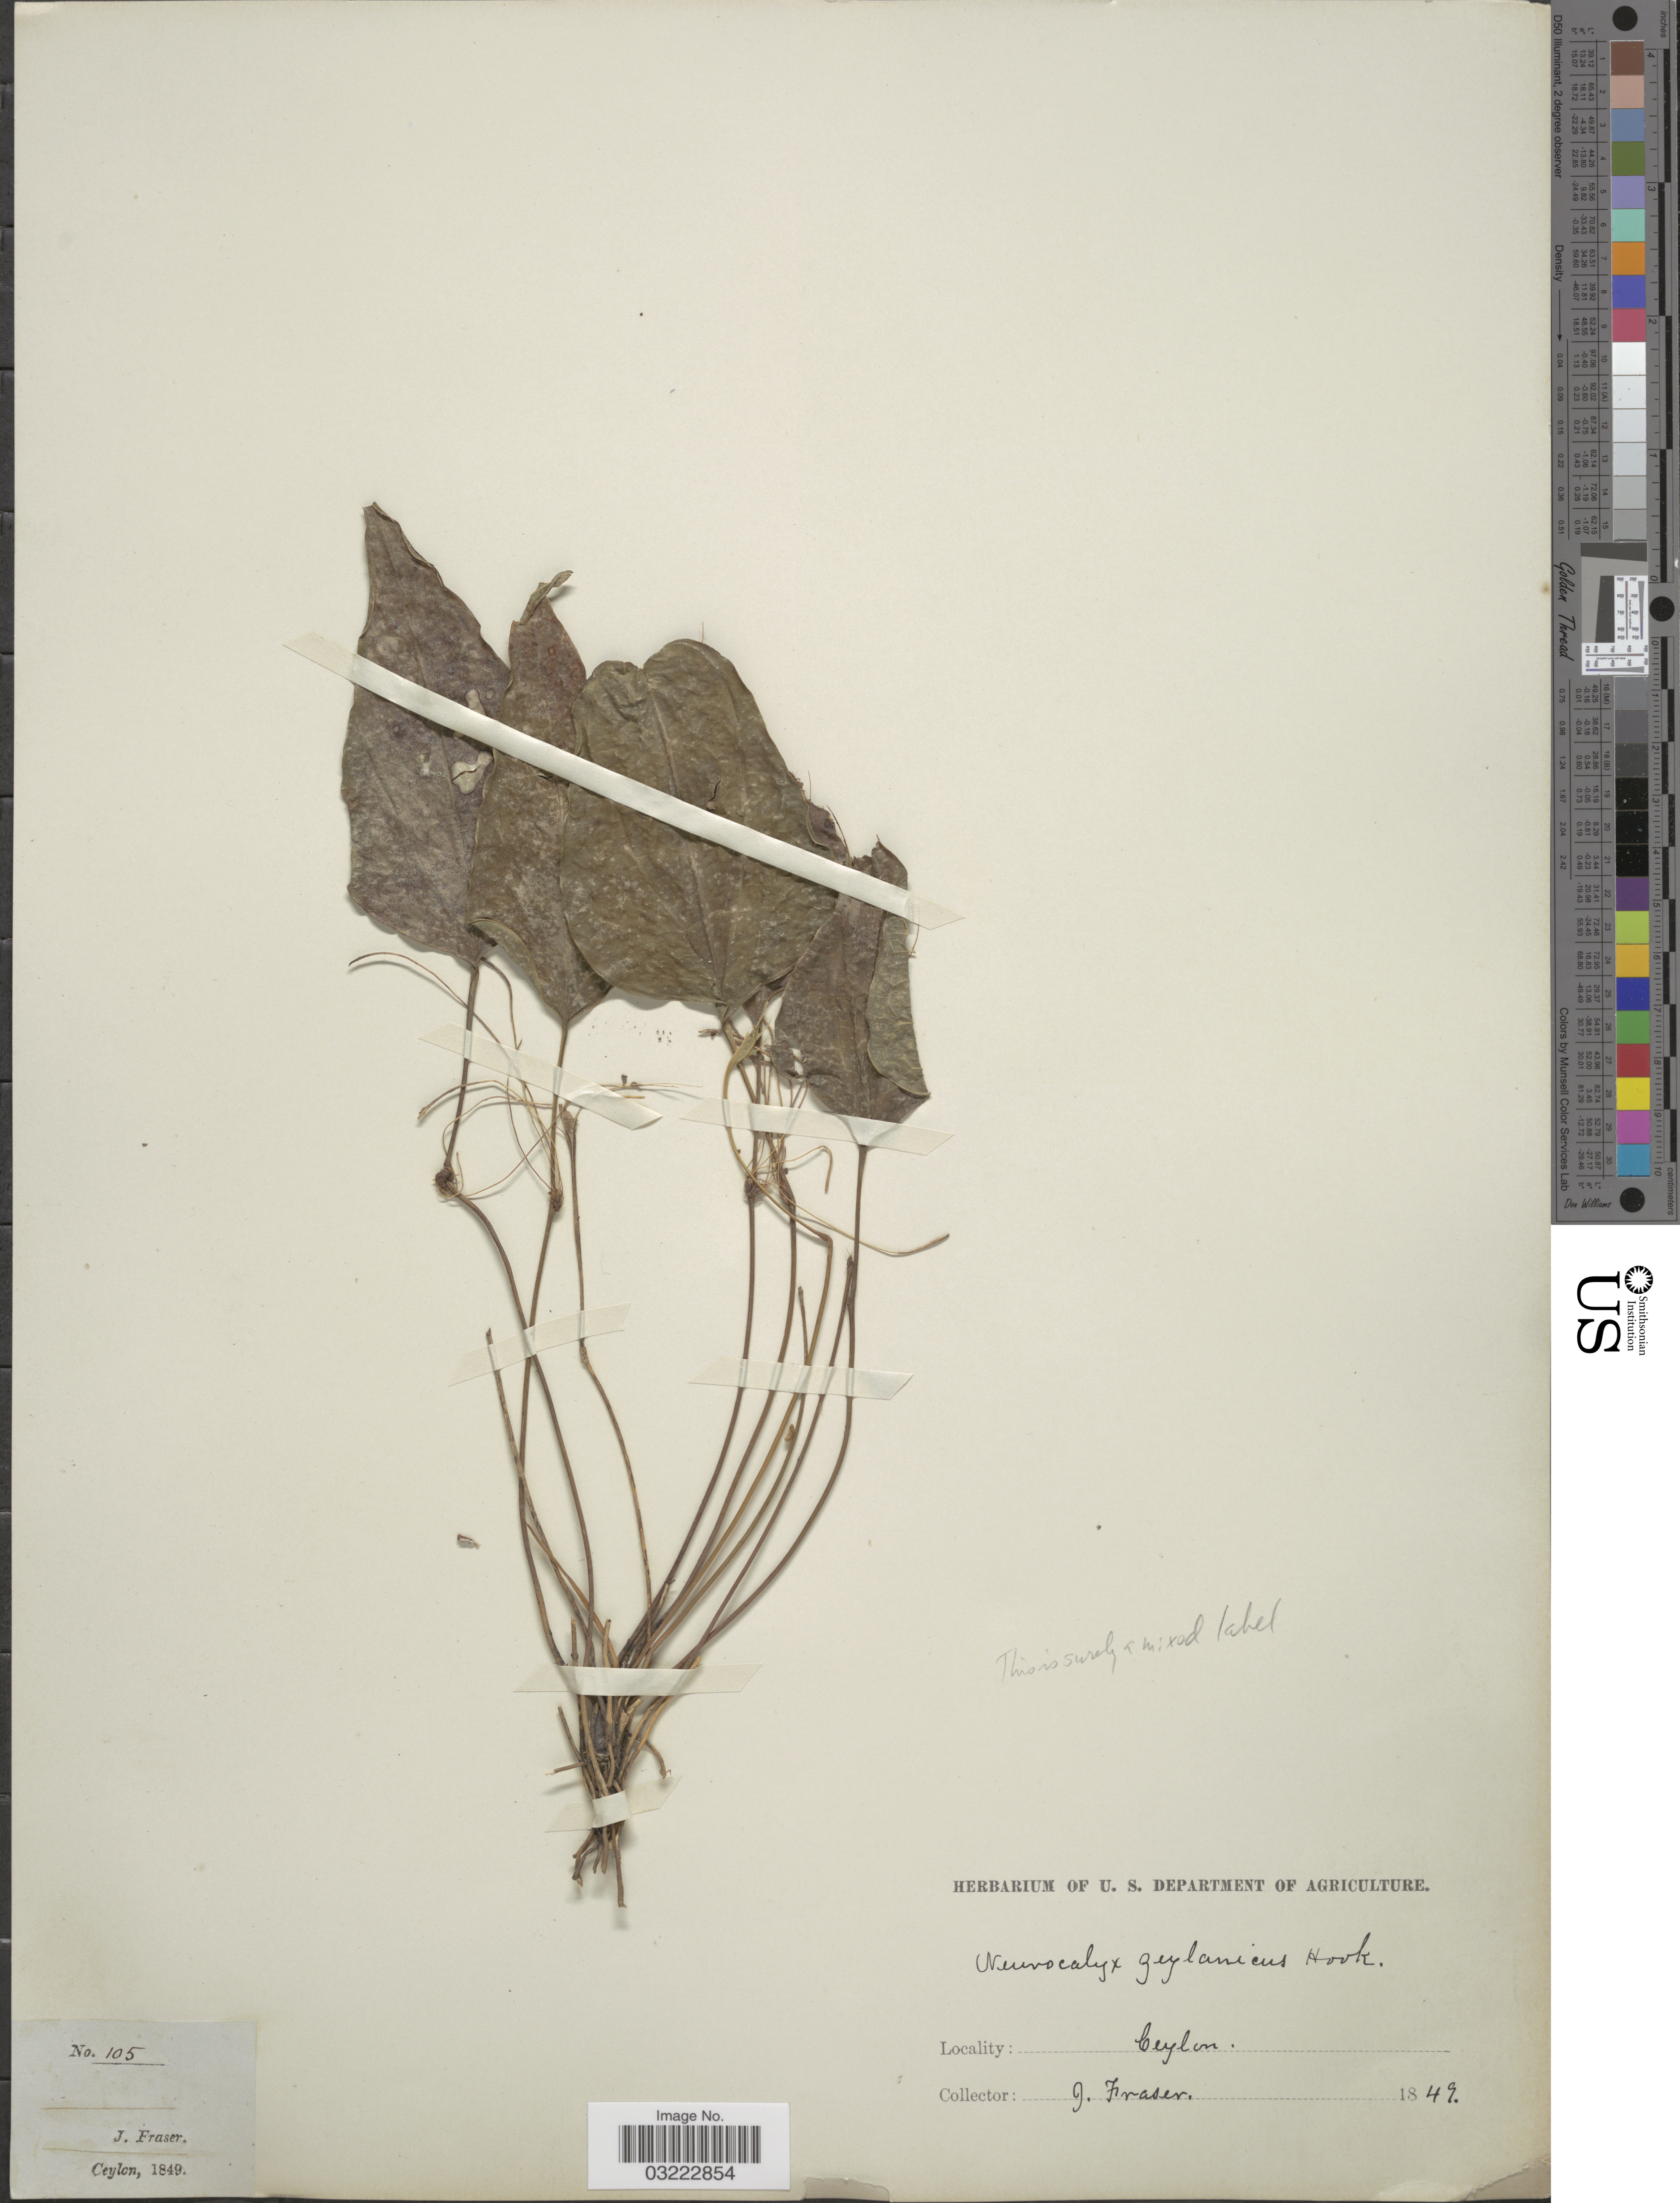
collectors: J. Fraser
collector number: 105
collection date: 1849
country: Sri Lanka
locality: Ceylon.